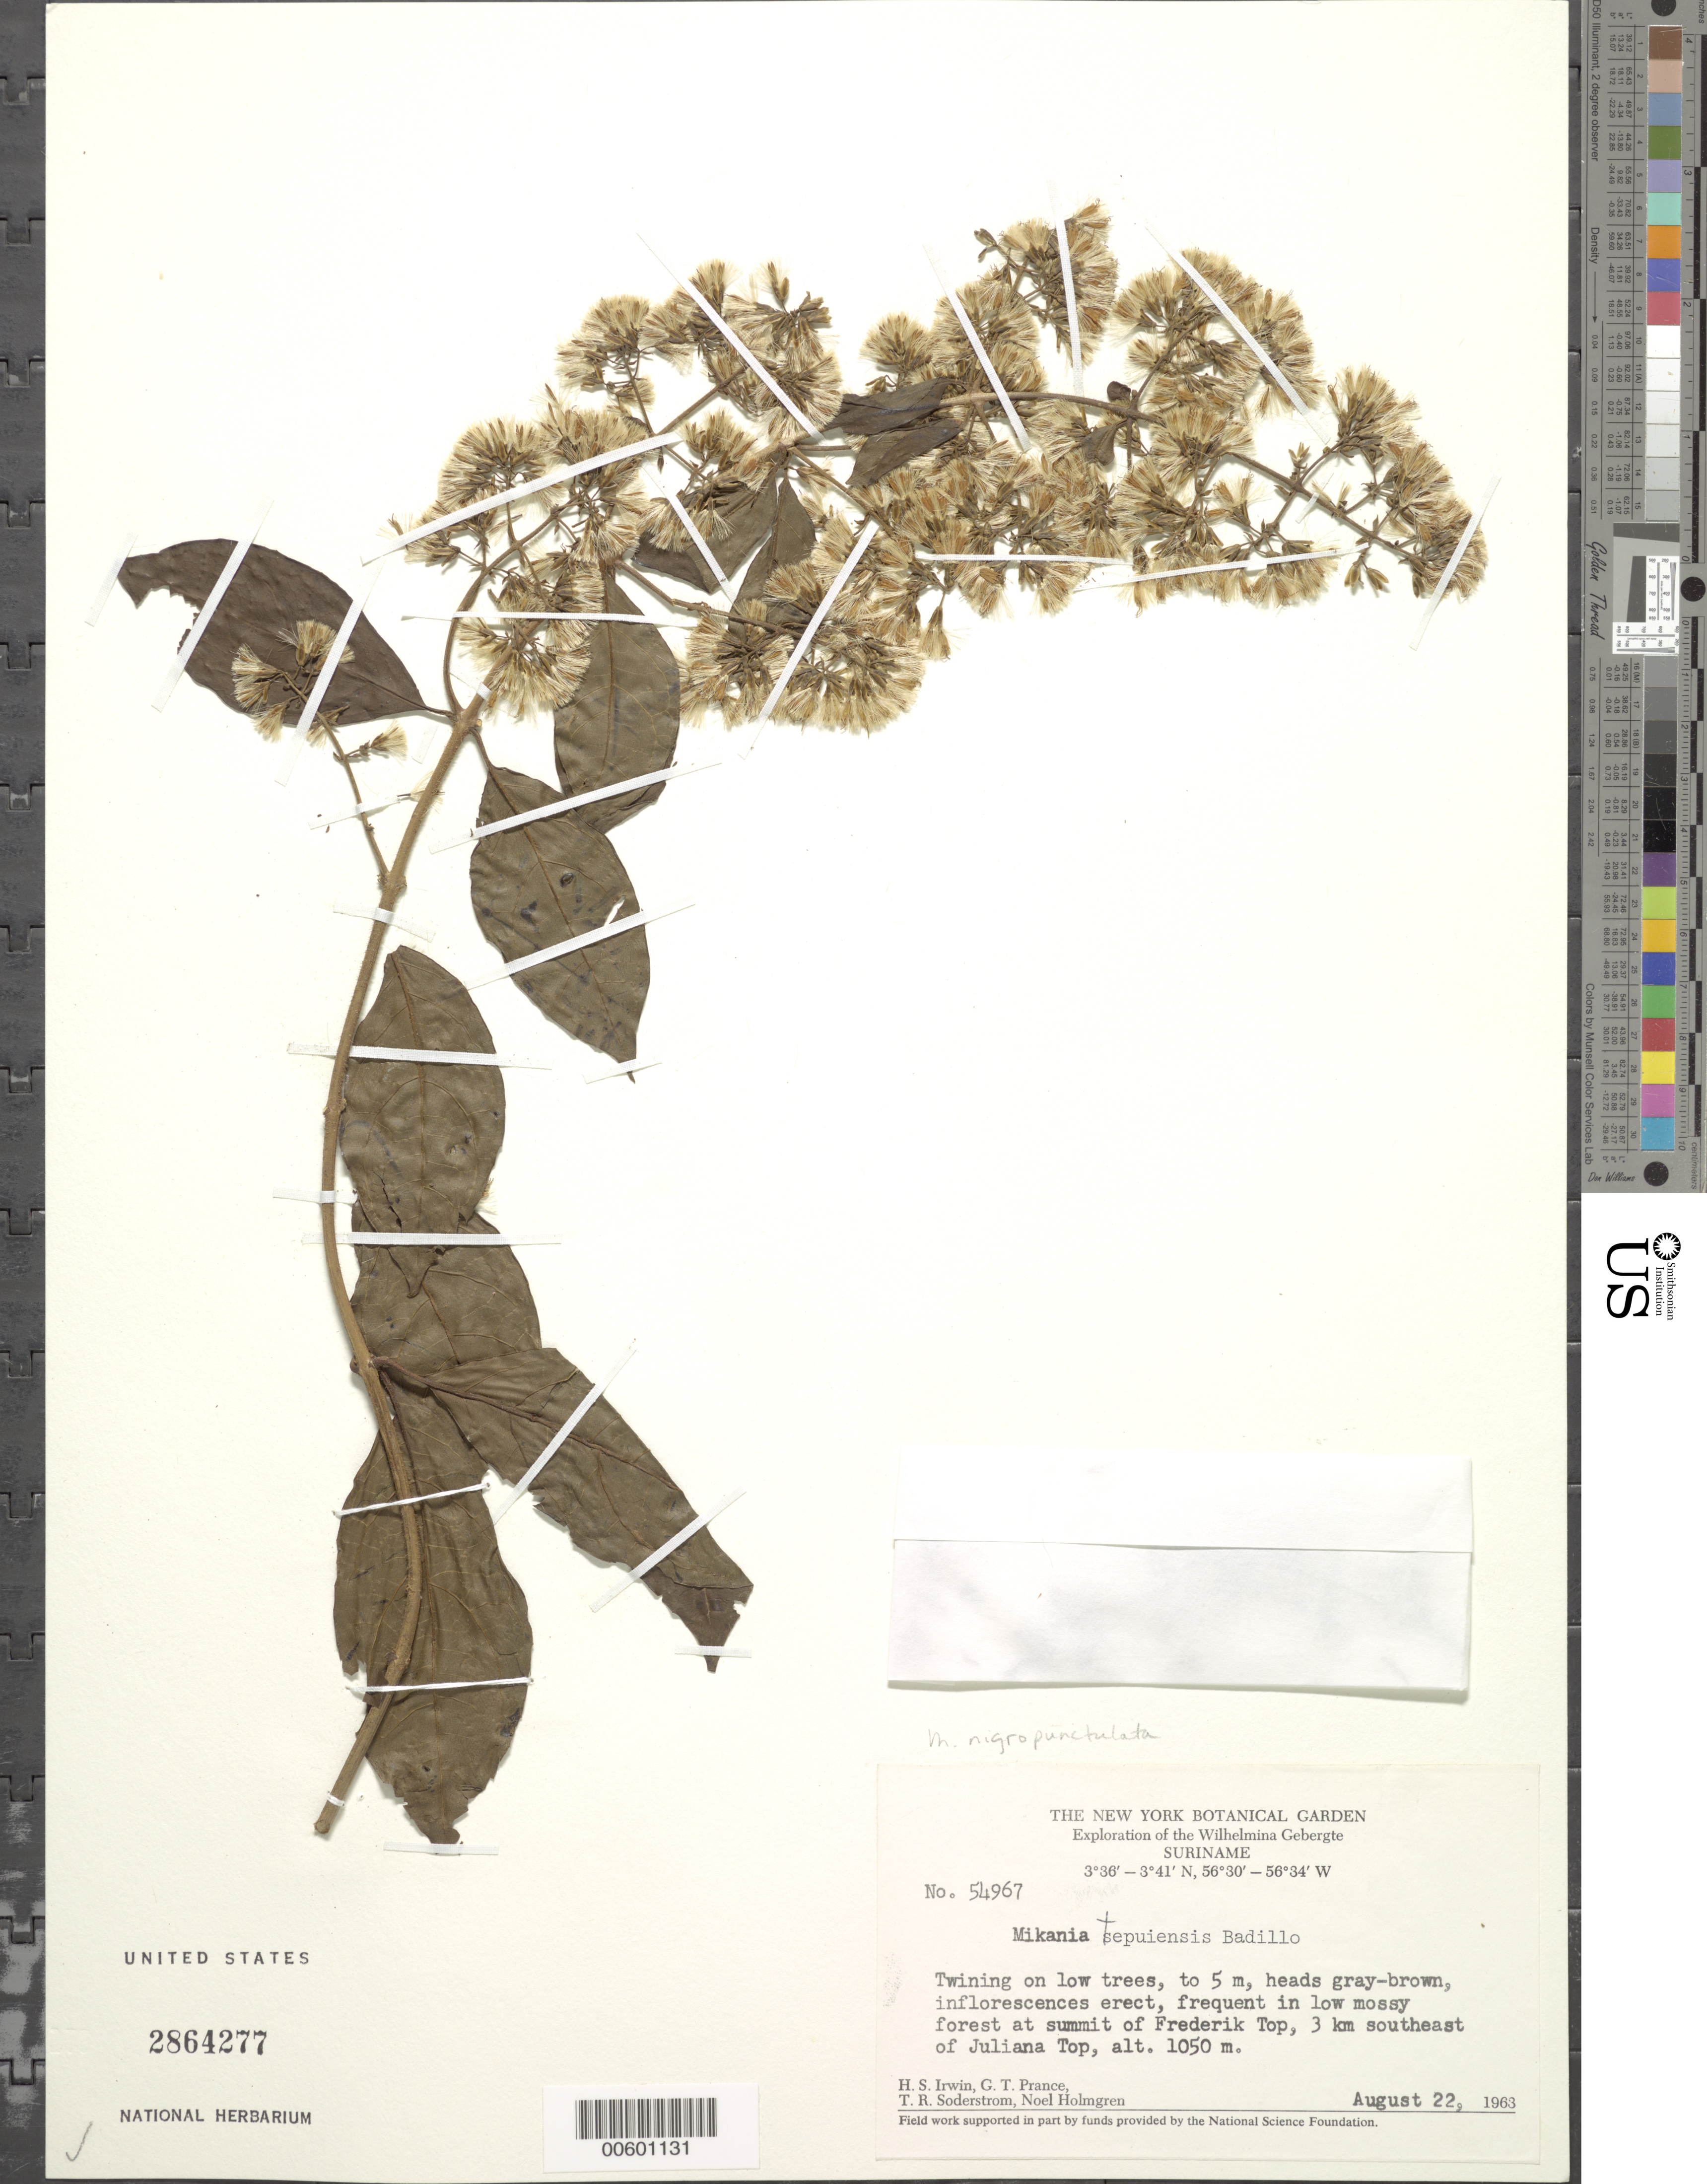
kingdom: Plantae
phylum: Tracheophyta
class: Magnoliopsida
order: Asterales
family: Asteraceae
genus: Mikania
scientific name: Mikania nigropunctulata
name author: Hieron.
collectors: H. Irwin, G. T. Prance, T. R. Soderstrom & N. H. Holmgren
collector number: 54967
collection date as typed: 22-Aug-63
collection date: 1963-08-22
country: Suriname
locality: Frederik Top, 3 km SE of Juliana Top, Wilhelmina Gebergte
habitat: Low mossy forest; on low trees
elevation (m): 1050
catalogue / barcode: US 2864277